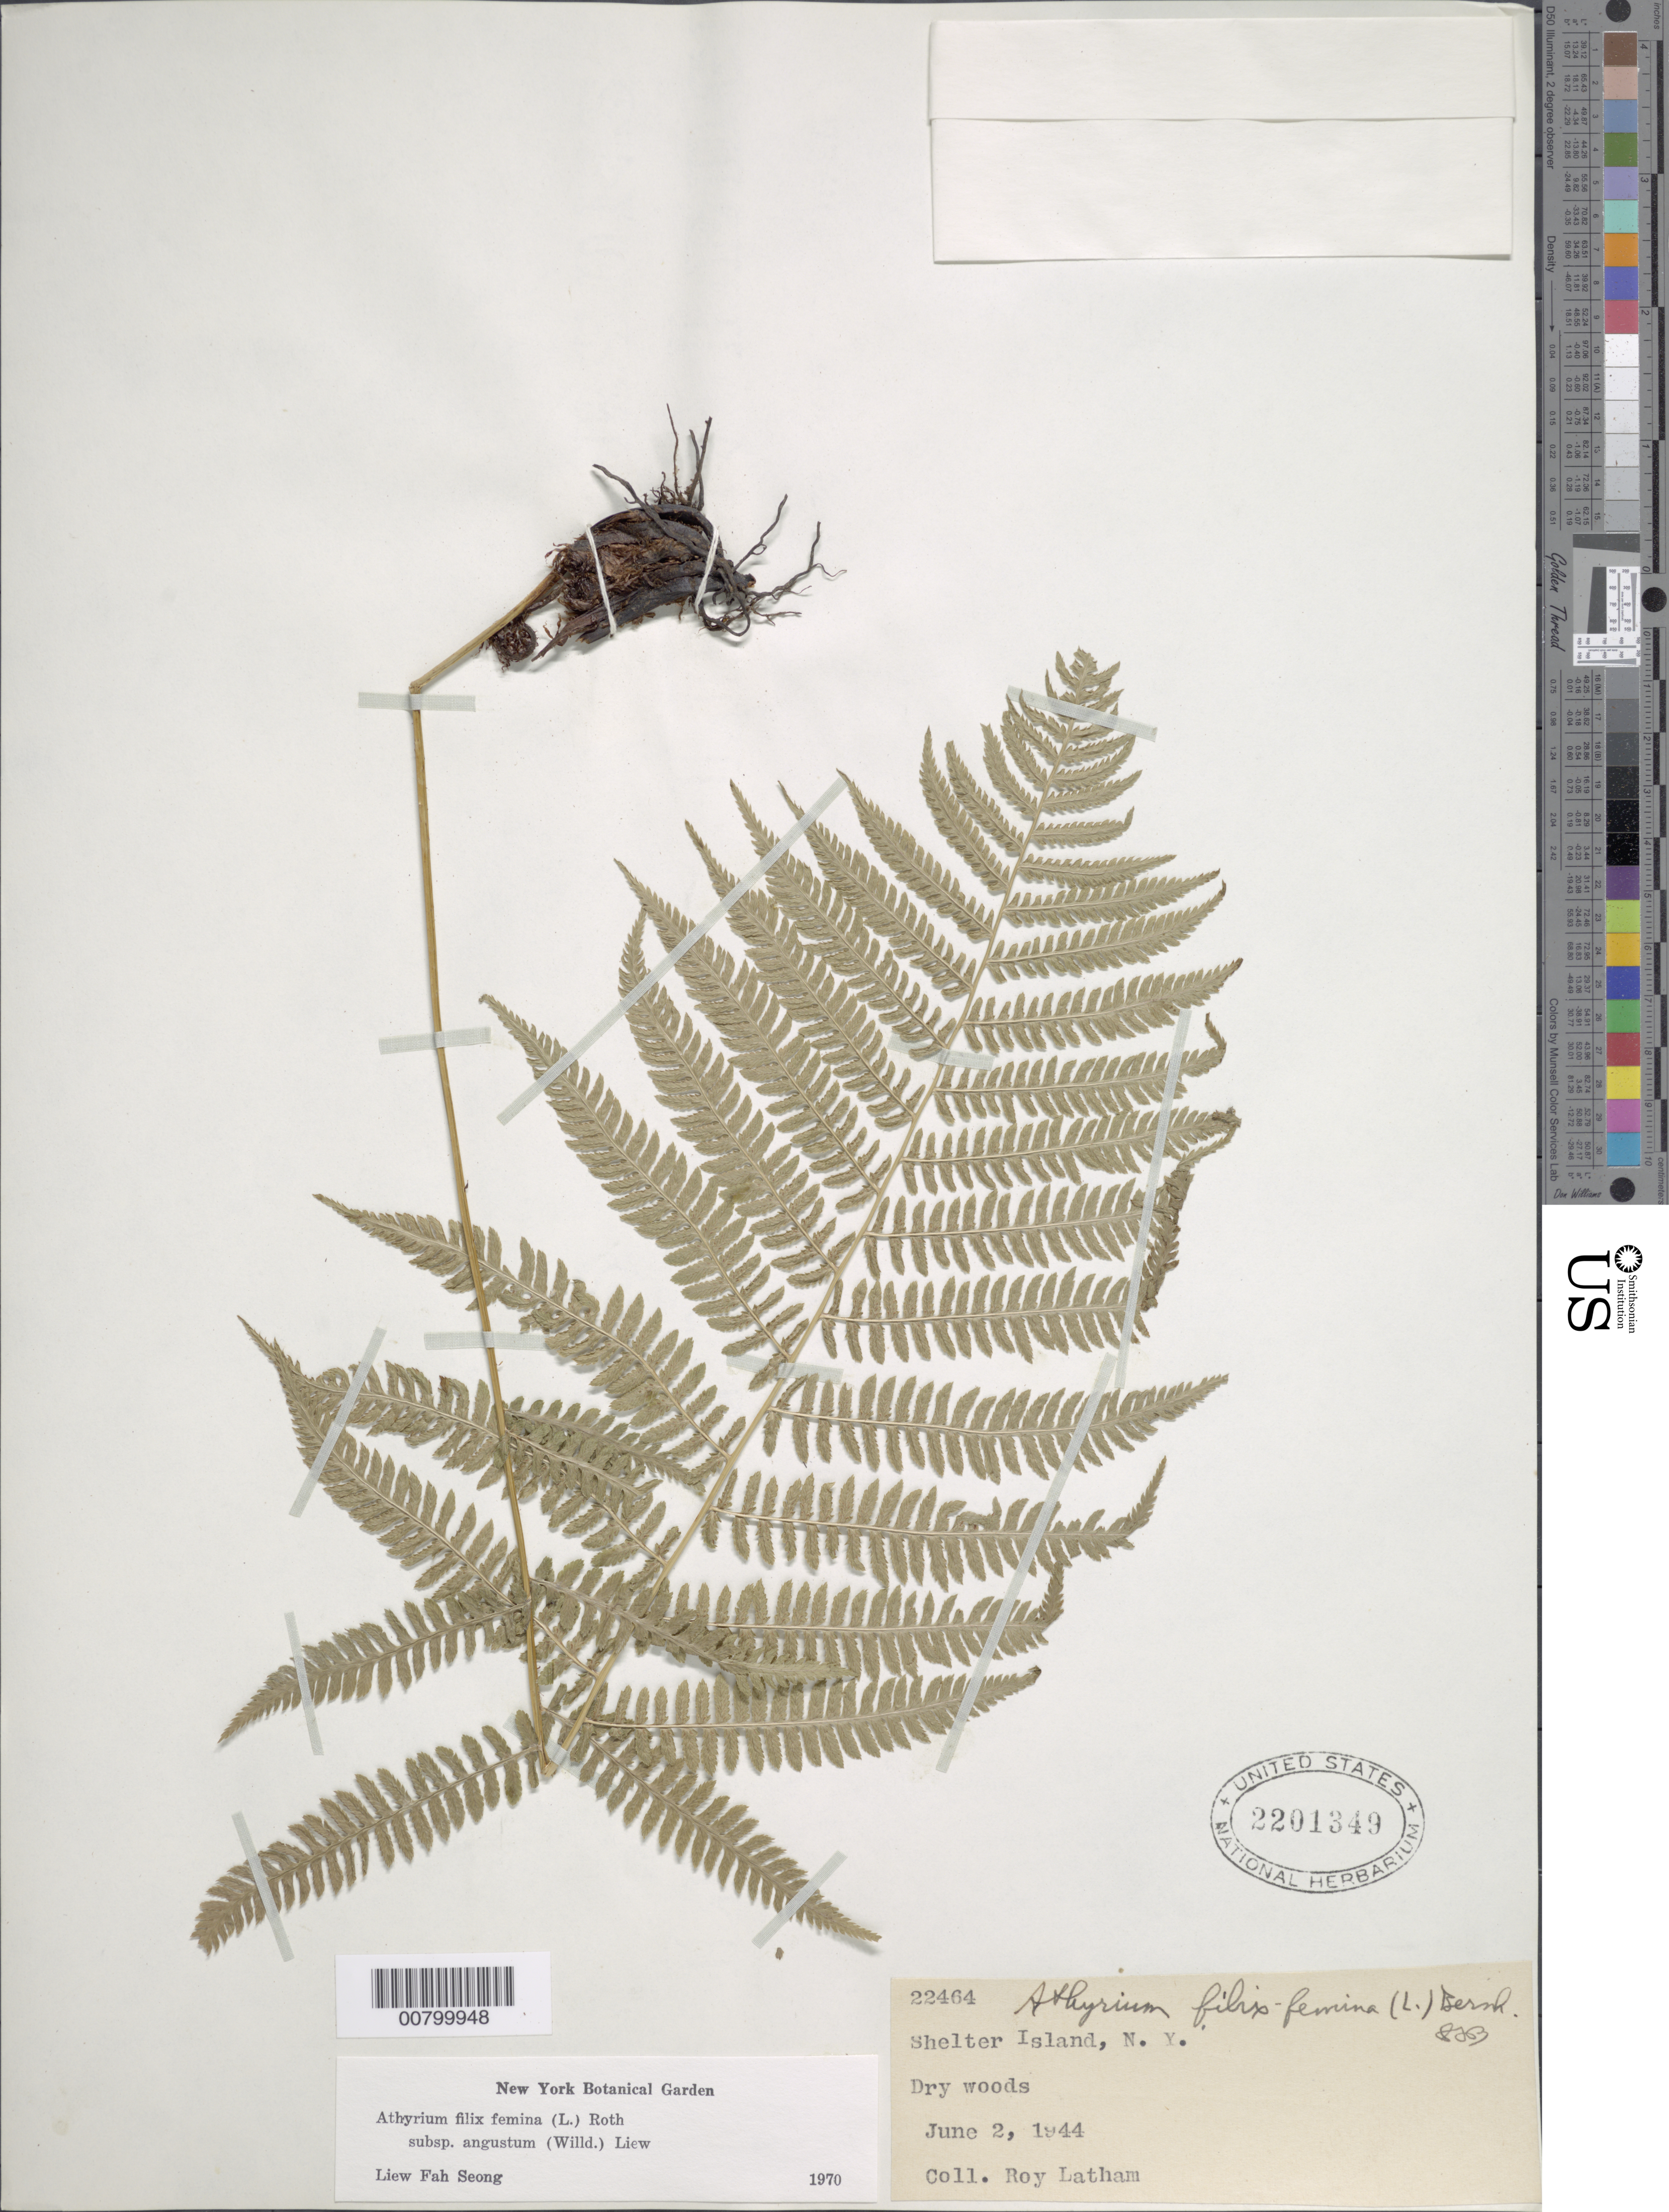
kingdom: Plantae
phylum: Tracheophyta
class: Polypodiopsida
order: Polypodiales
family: Athyriaceae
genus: Athyrium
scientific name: Athyrium filix-femina subsp. angustatum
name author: (Willd.) R.T. Clausen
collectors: R. Latham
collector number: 22464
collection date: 1944-06-02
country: United States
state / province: New York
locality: Shelter Island, N. Y.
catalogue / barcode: US 2201349